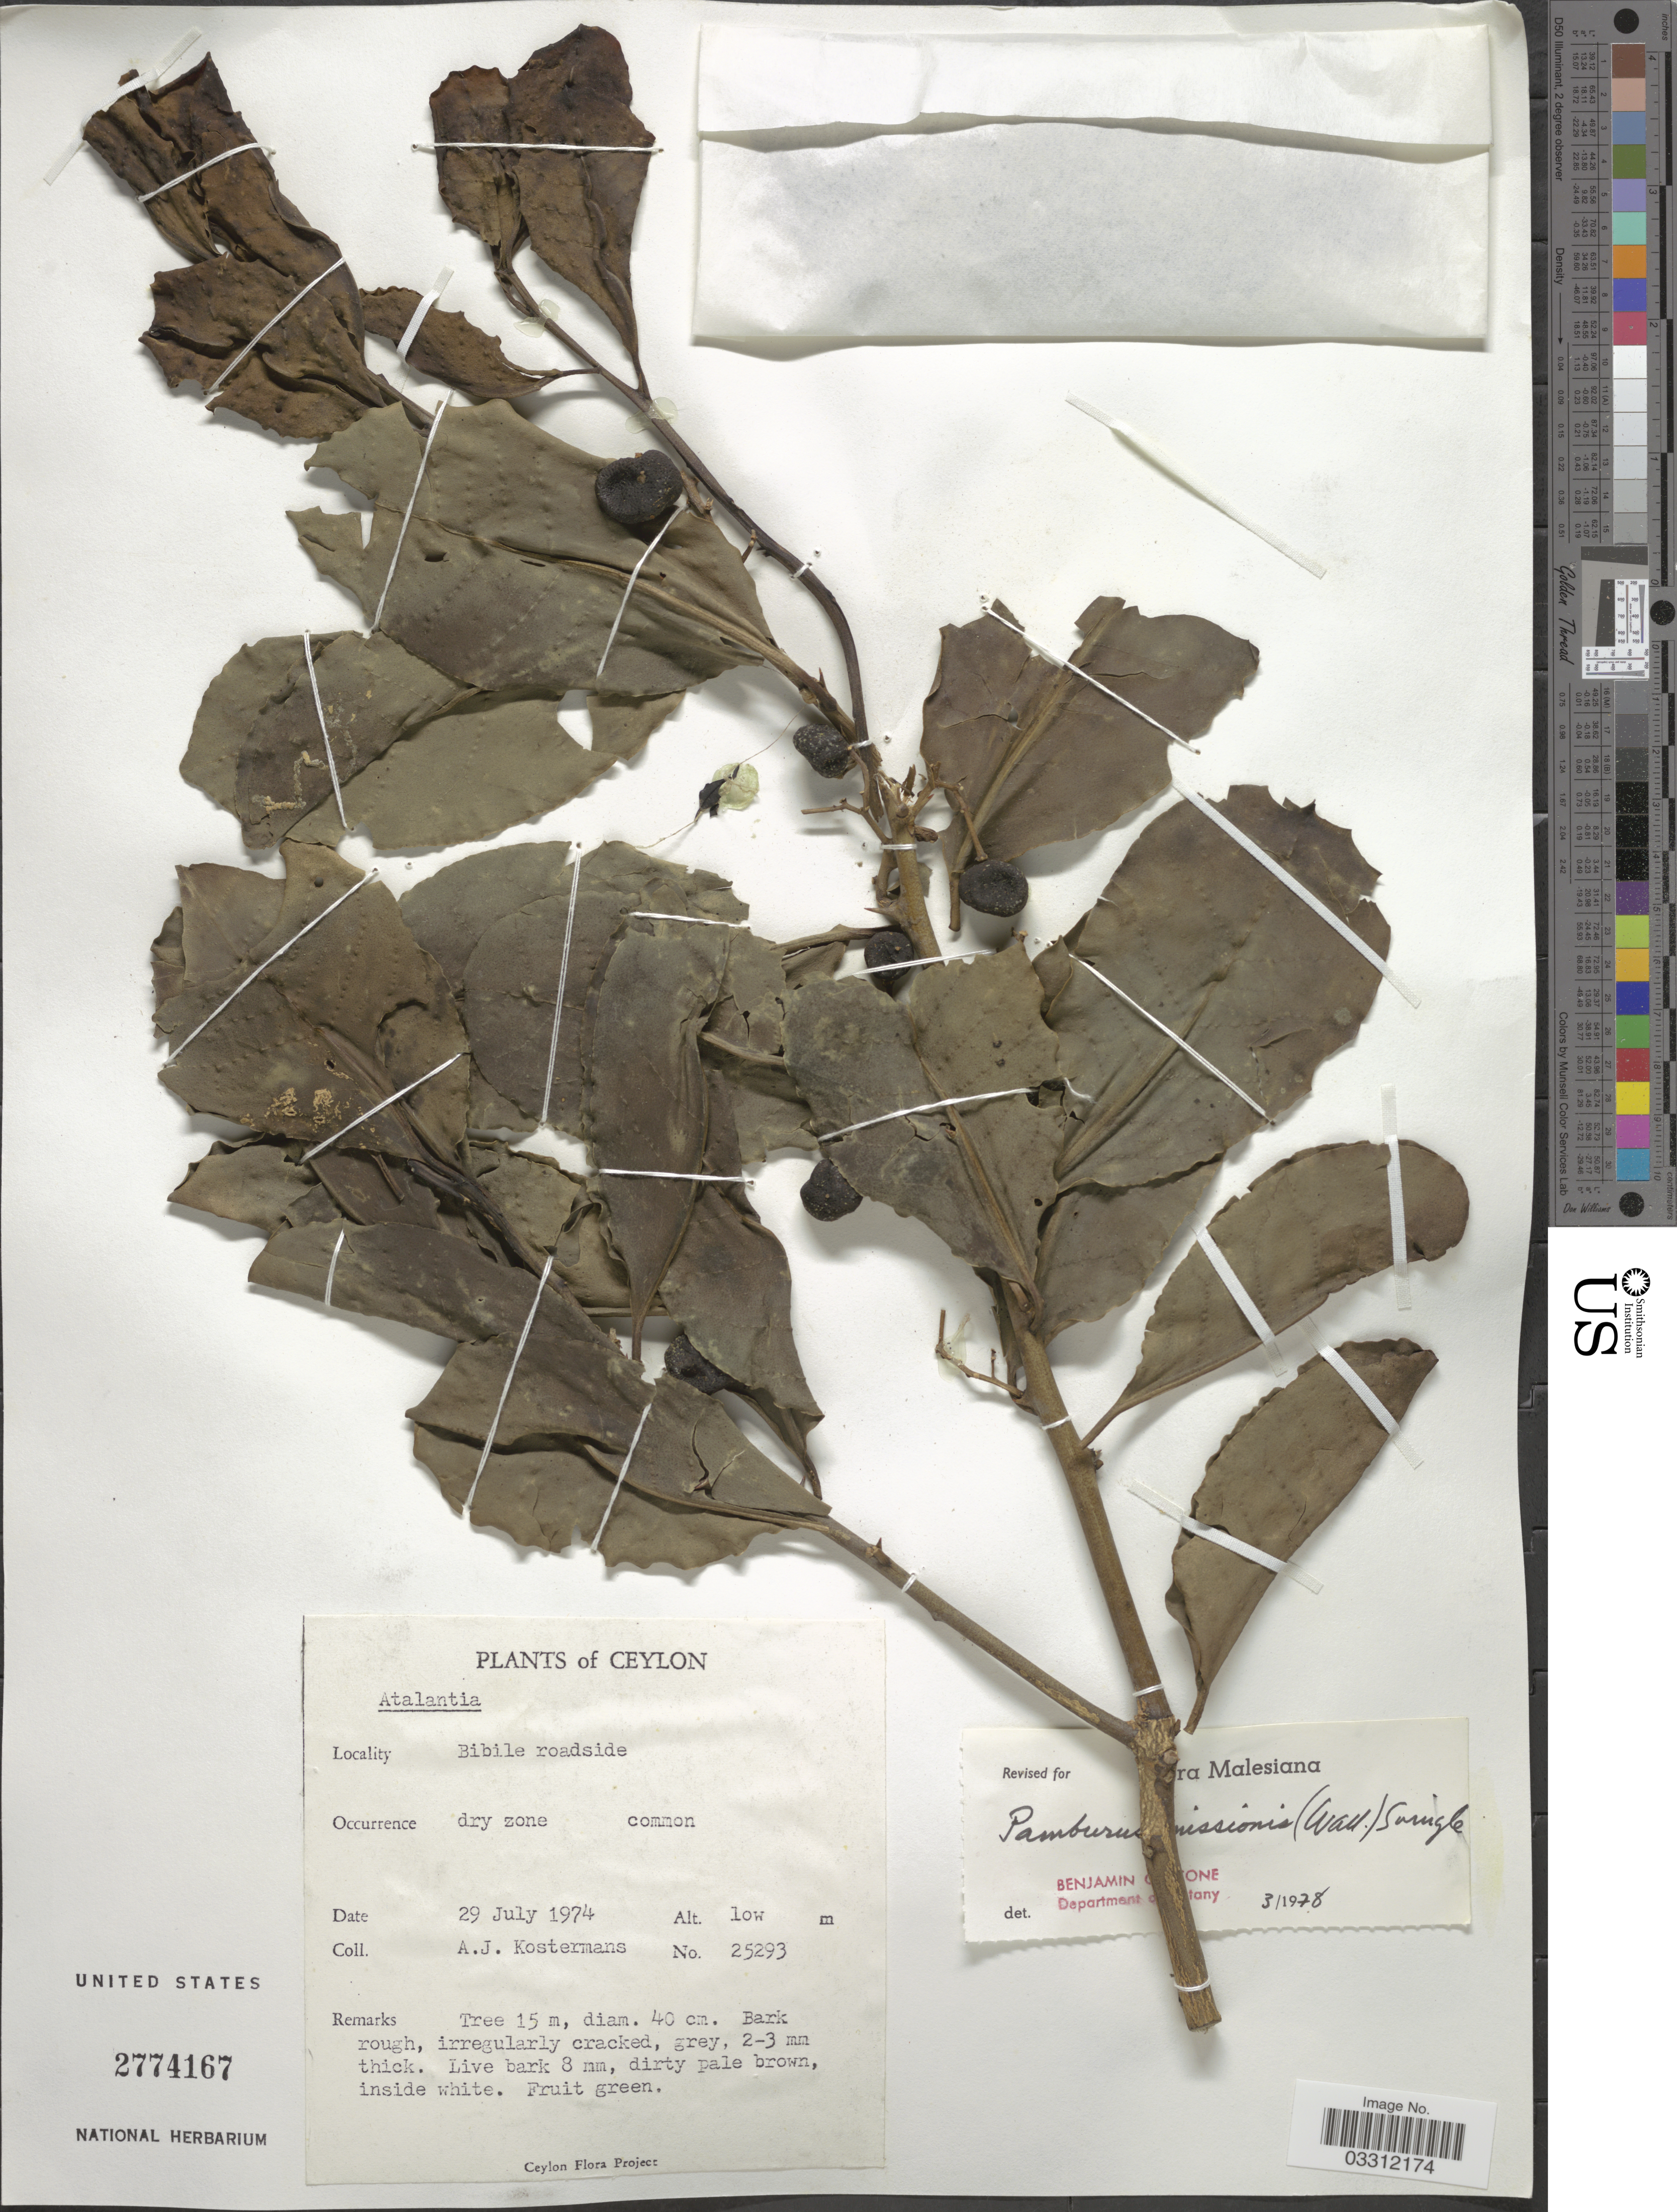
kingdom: Plantae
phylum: Tracheophyta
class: Magnoliopsida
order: Sapindales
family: Rutaceae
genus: Pamburus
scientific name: Pamburus missionis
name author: (Wight) Swingle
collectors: A. J. G. Kostermans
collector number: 25293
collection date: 1974-07-29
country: Sri Lanka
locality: Ceylon, Bibile roadside.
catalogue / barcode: US 2774167